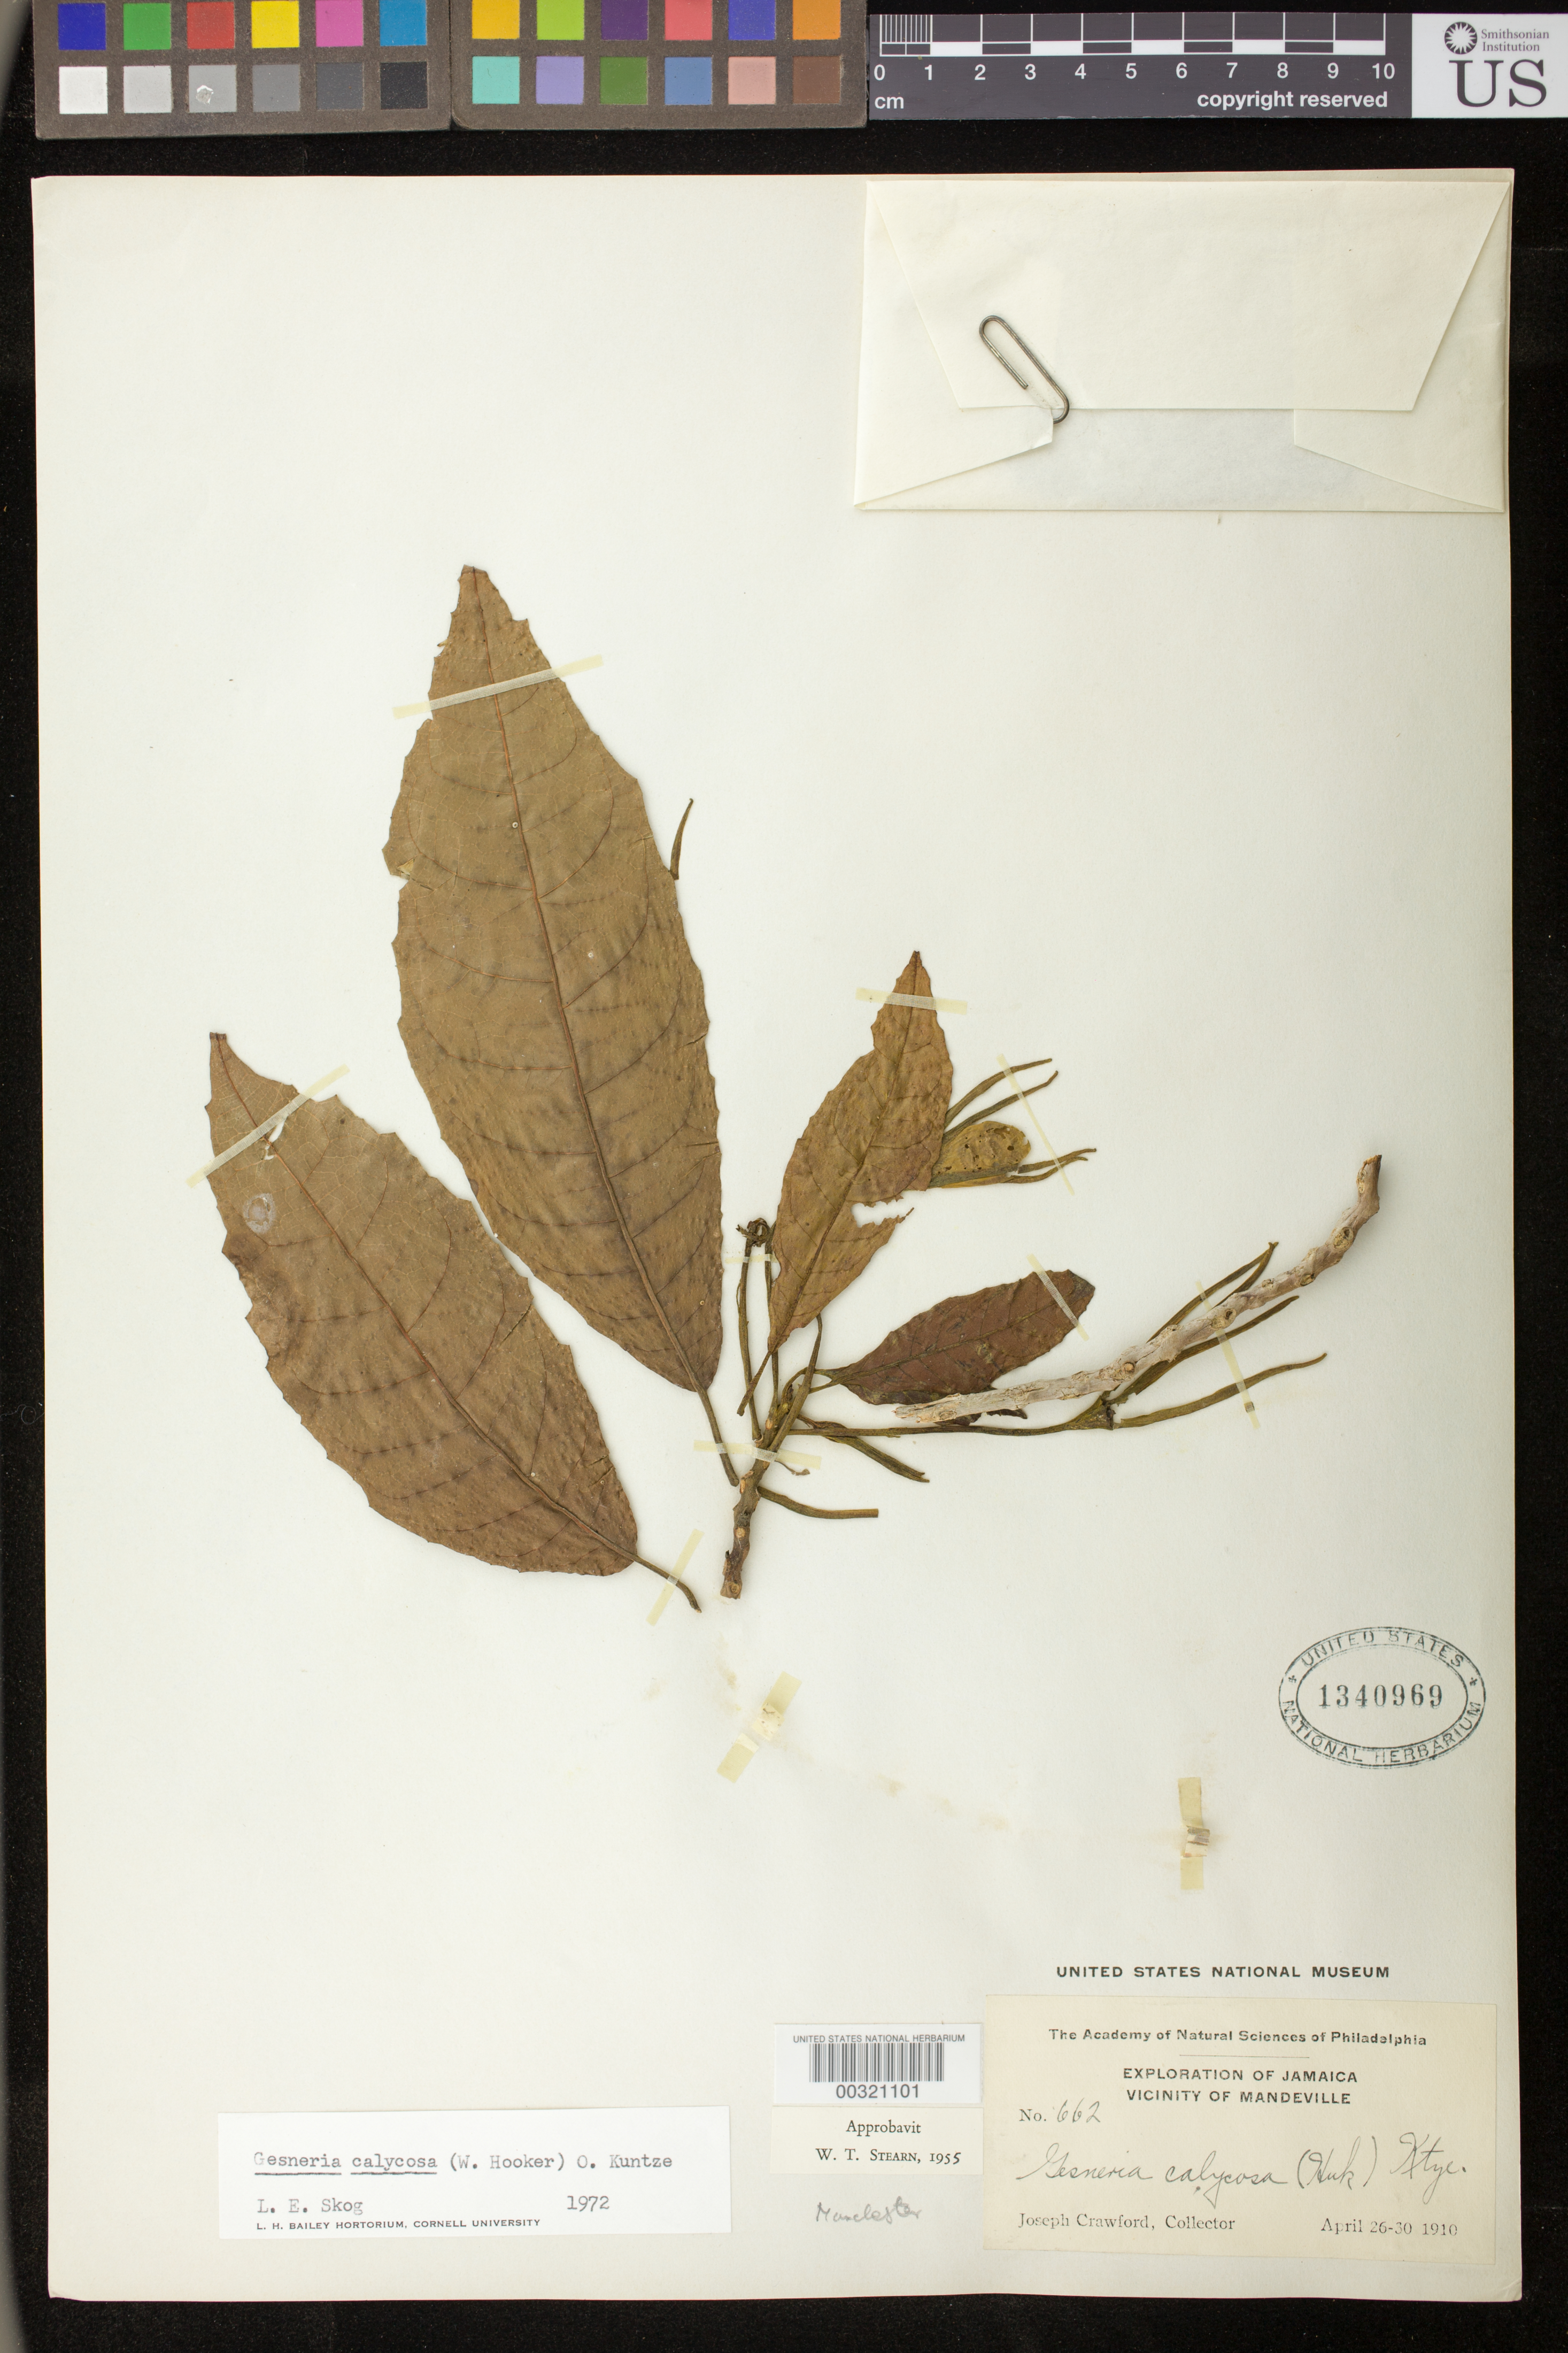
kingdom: Plantae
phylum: Tracheophyta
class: Magnoliopsida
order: Lamiales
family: Gesneriaceae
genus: Gesneria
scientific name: Gesneria calycosa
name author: (Hook.) Kuntze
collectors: J. Crawford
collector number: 662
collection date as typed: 26-30 Apr 1910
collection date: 1910-04-26/1910-04-30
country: Jamaica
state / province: Manchester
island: Jamaica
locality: Vicinity of Mandeville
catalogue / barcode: US 1340969